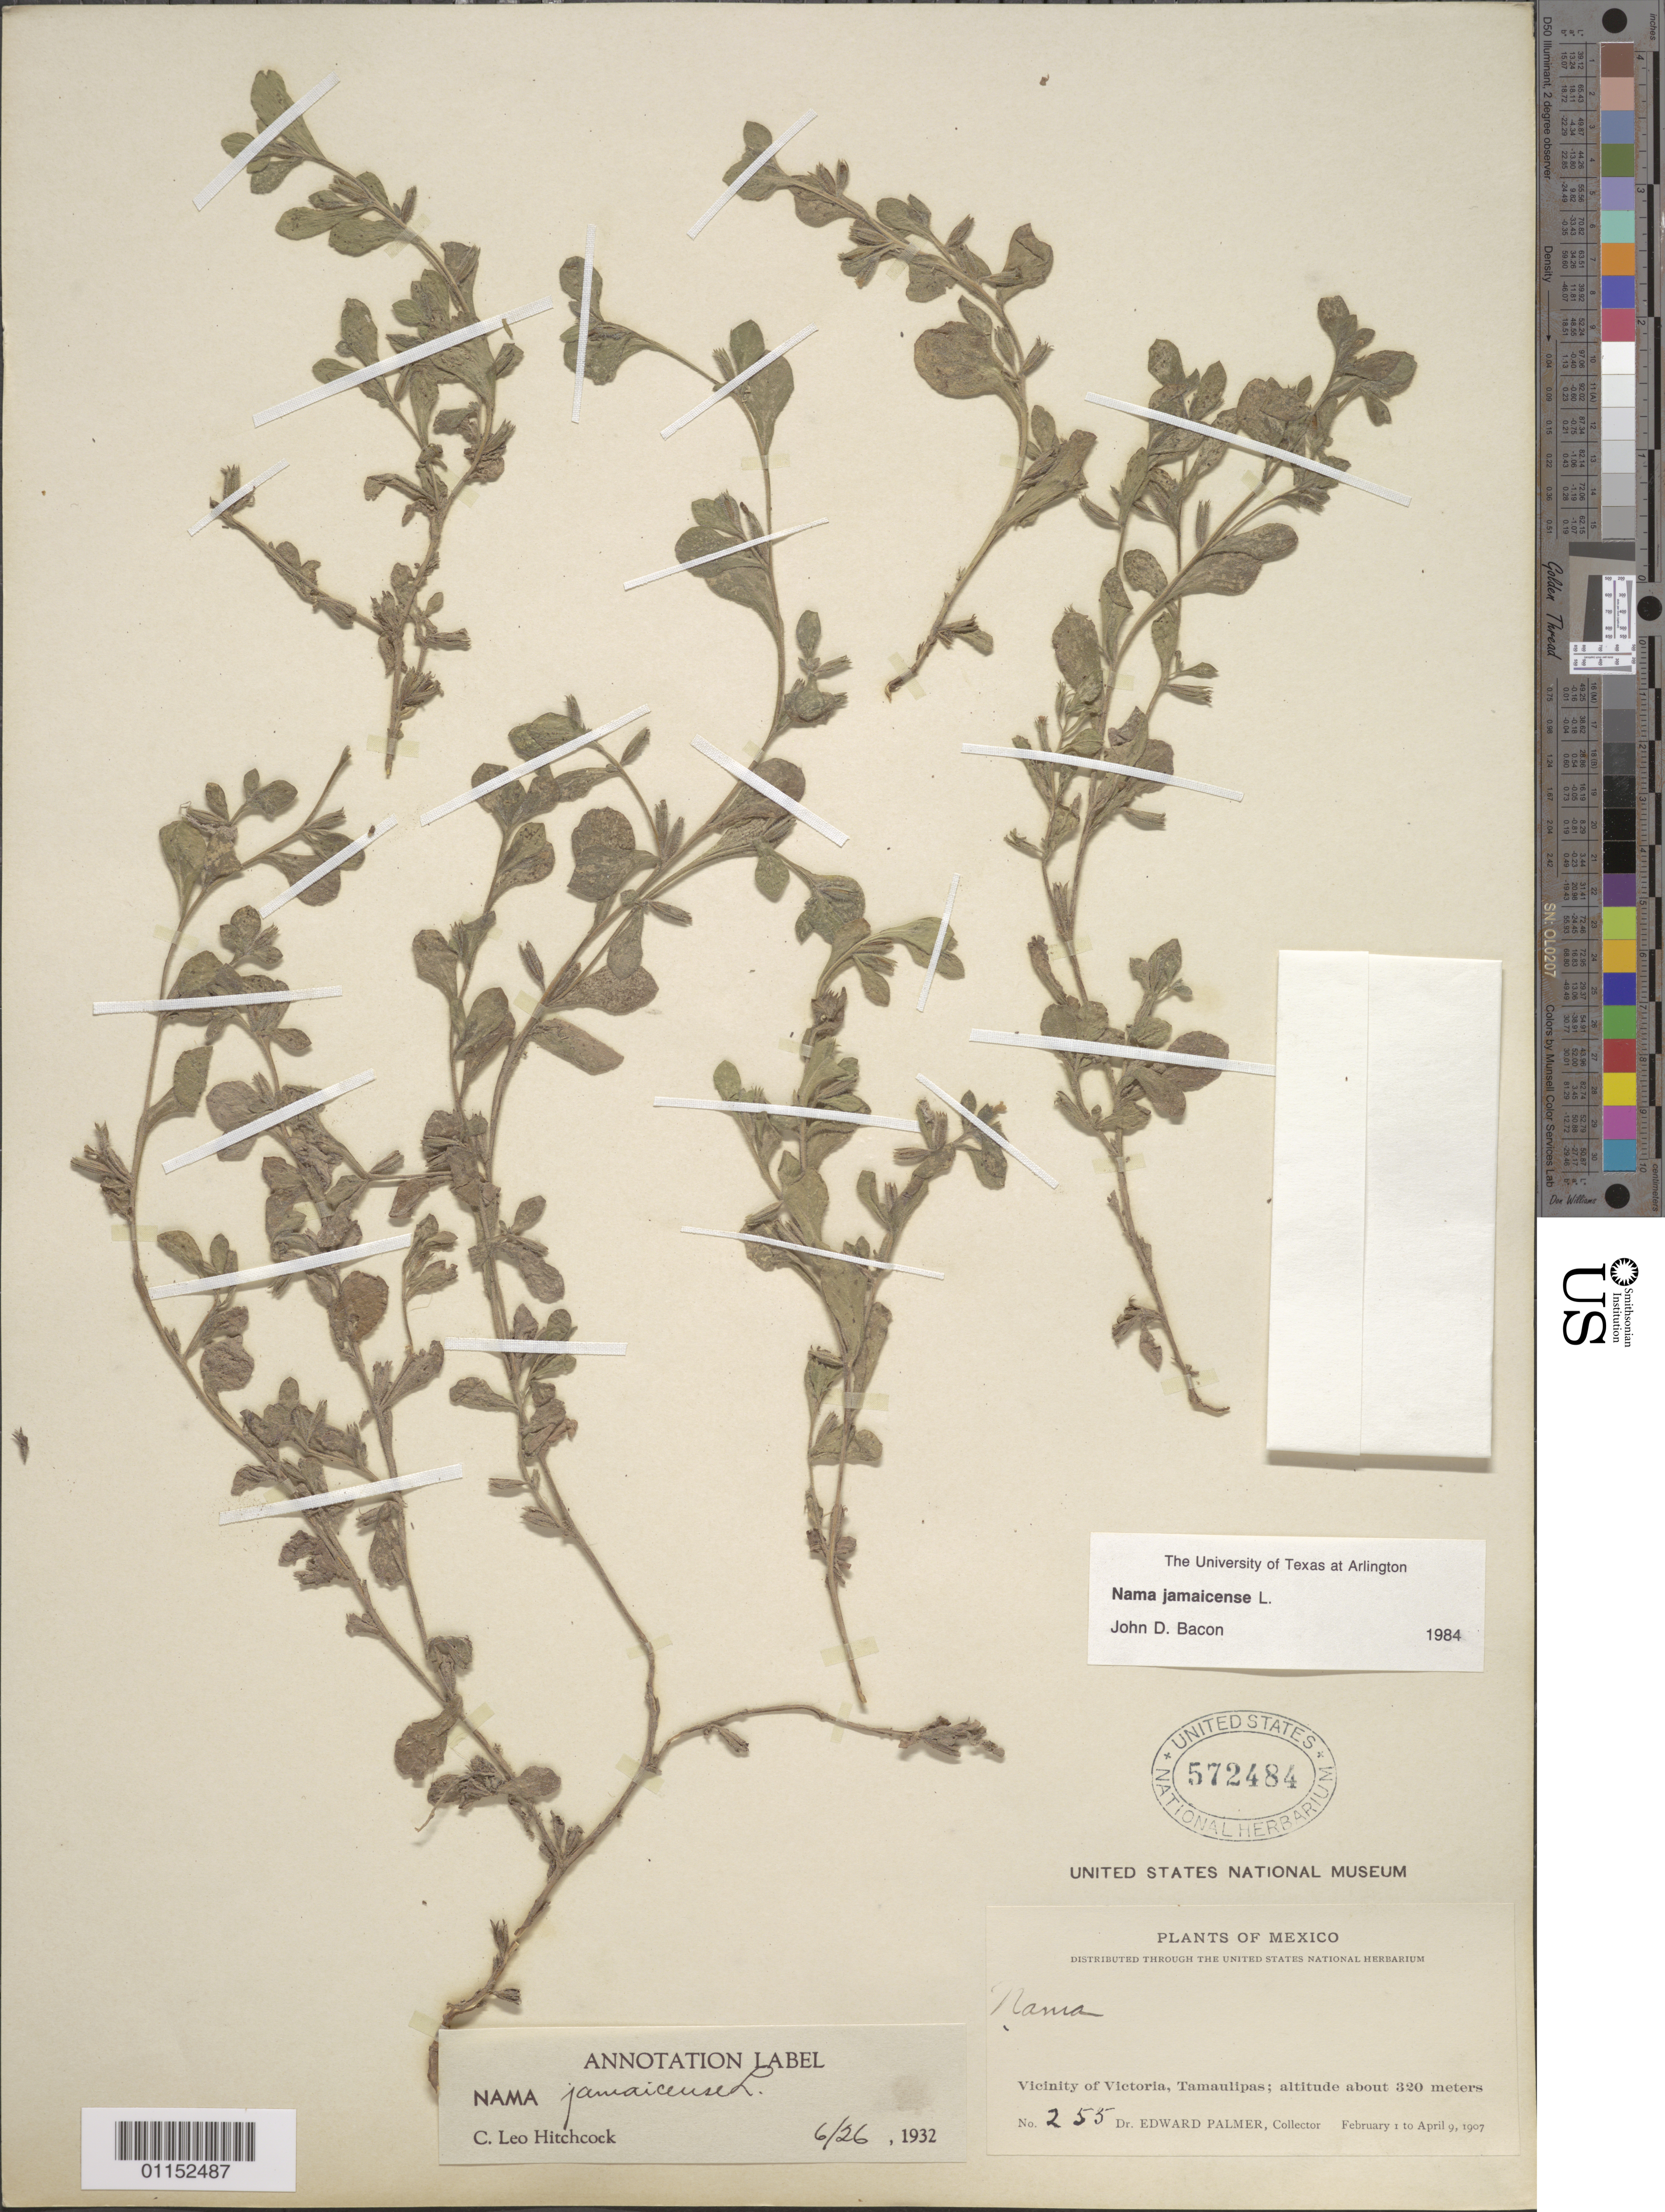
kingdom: Plantae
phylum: Tracheophyta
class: Magnoliopsida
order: Boraginales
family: Namaceae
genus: Nama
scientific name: Nama jamaicensis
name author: L.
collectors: E. Palmer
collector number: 255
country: Mexico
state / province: Tamaulipas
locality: Victoria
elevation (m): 320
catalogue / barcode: US 572484